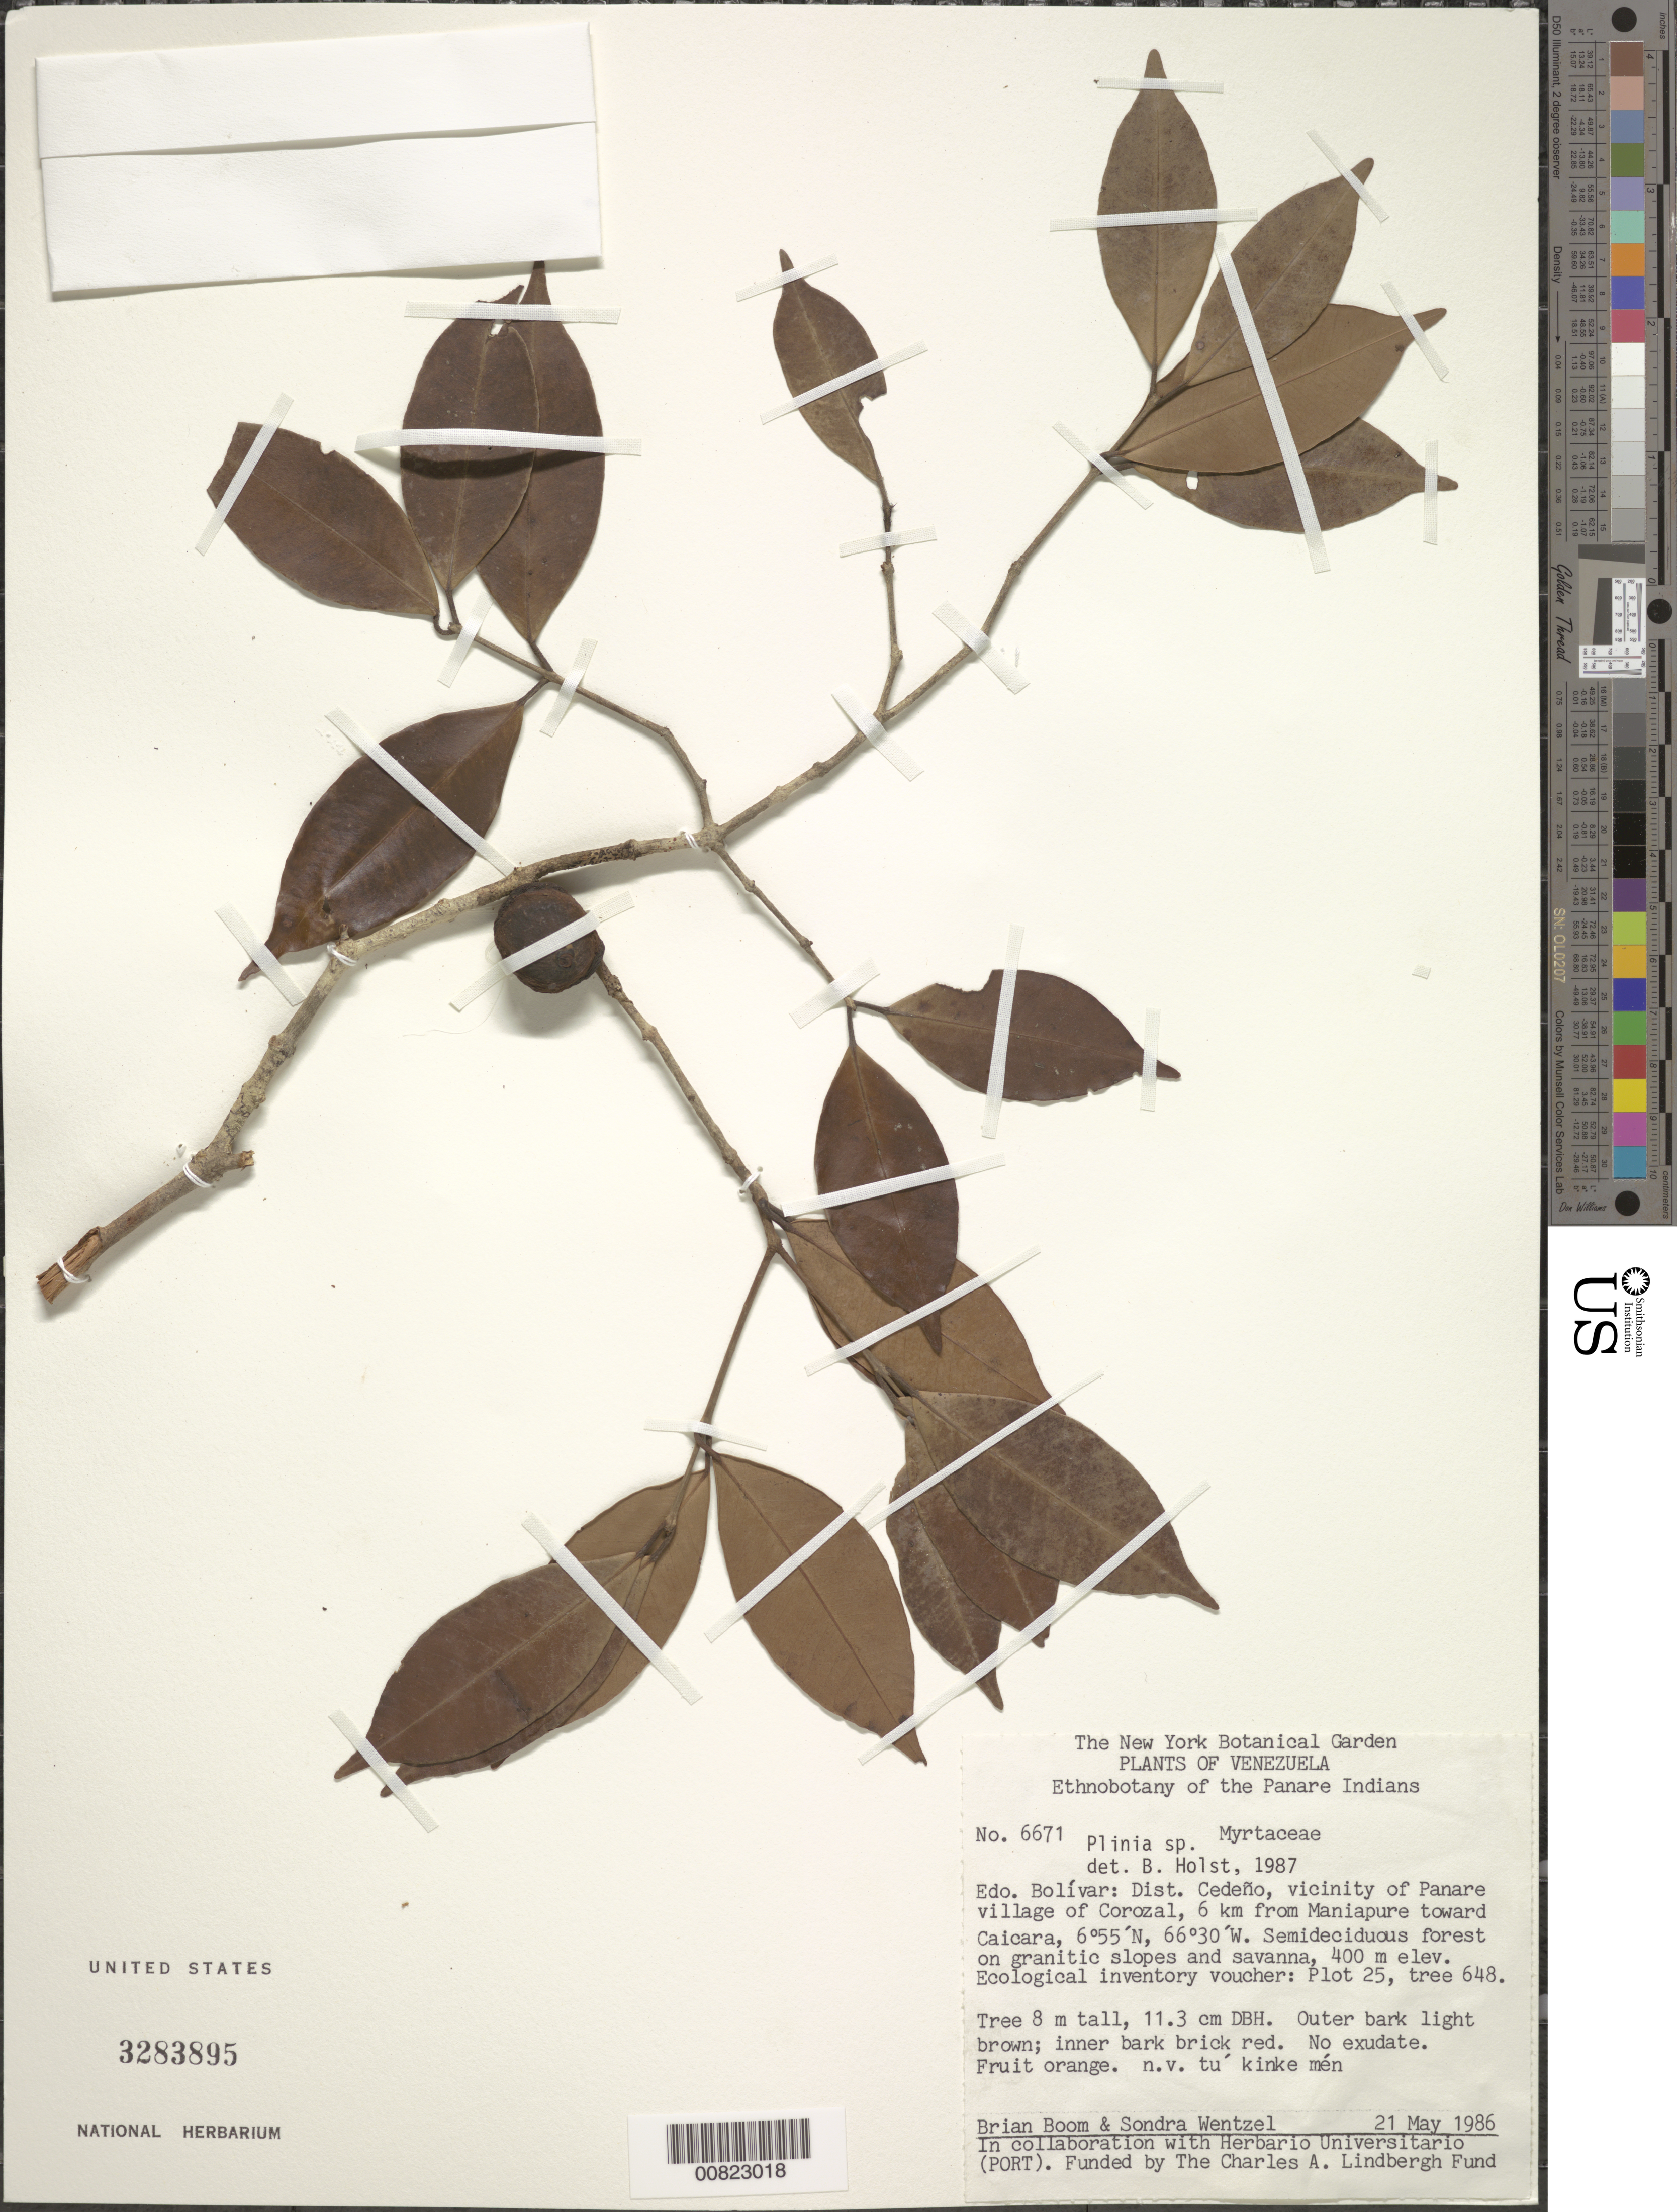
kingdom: Plantae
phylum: Tracheophyta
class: Magnoliopsida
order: Myrtales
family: Myrtaceae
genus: Plinia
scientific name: Plinia sp.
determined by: Holst, Bruce K.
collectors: B. M. Boom & S. Wentzel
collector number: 6671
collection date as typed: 21-May-86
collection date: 1986-05-21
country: Venezuela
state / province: Bolívar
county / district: Cedeño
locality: Panare village of Corozal, vic., 6 km from Maniapure toward Caicara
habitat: Semideciduous forest on granitic slopes and savanna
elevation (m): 400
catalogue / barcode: US 3283895